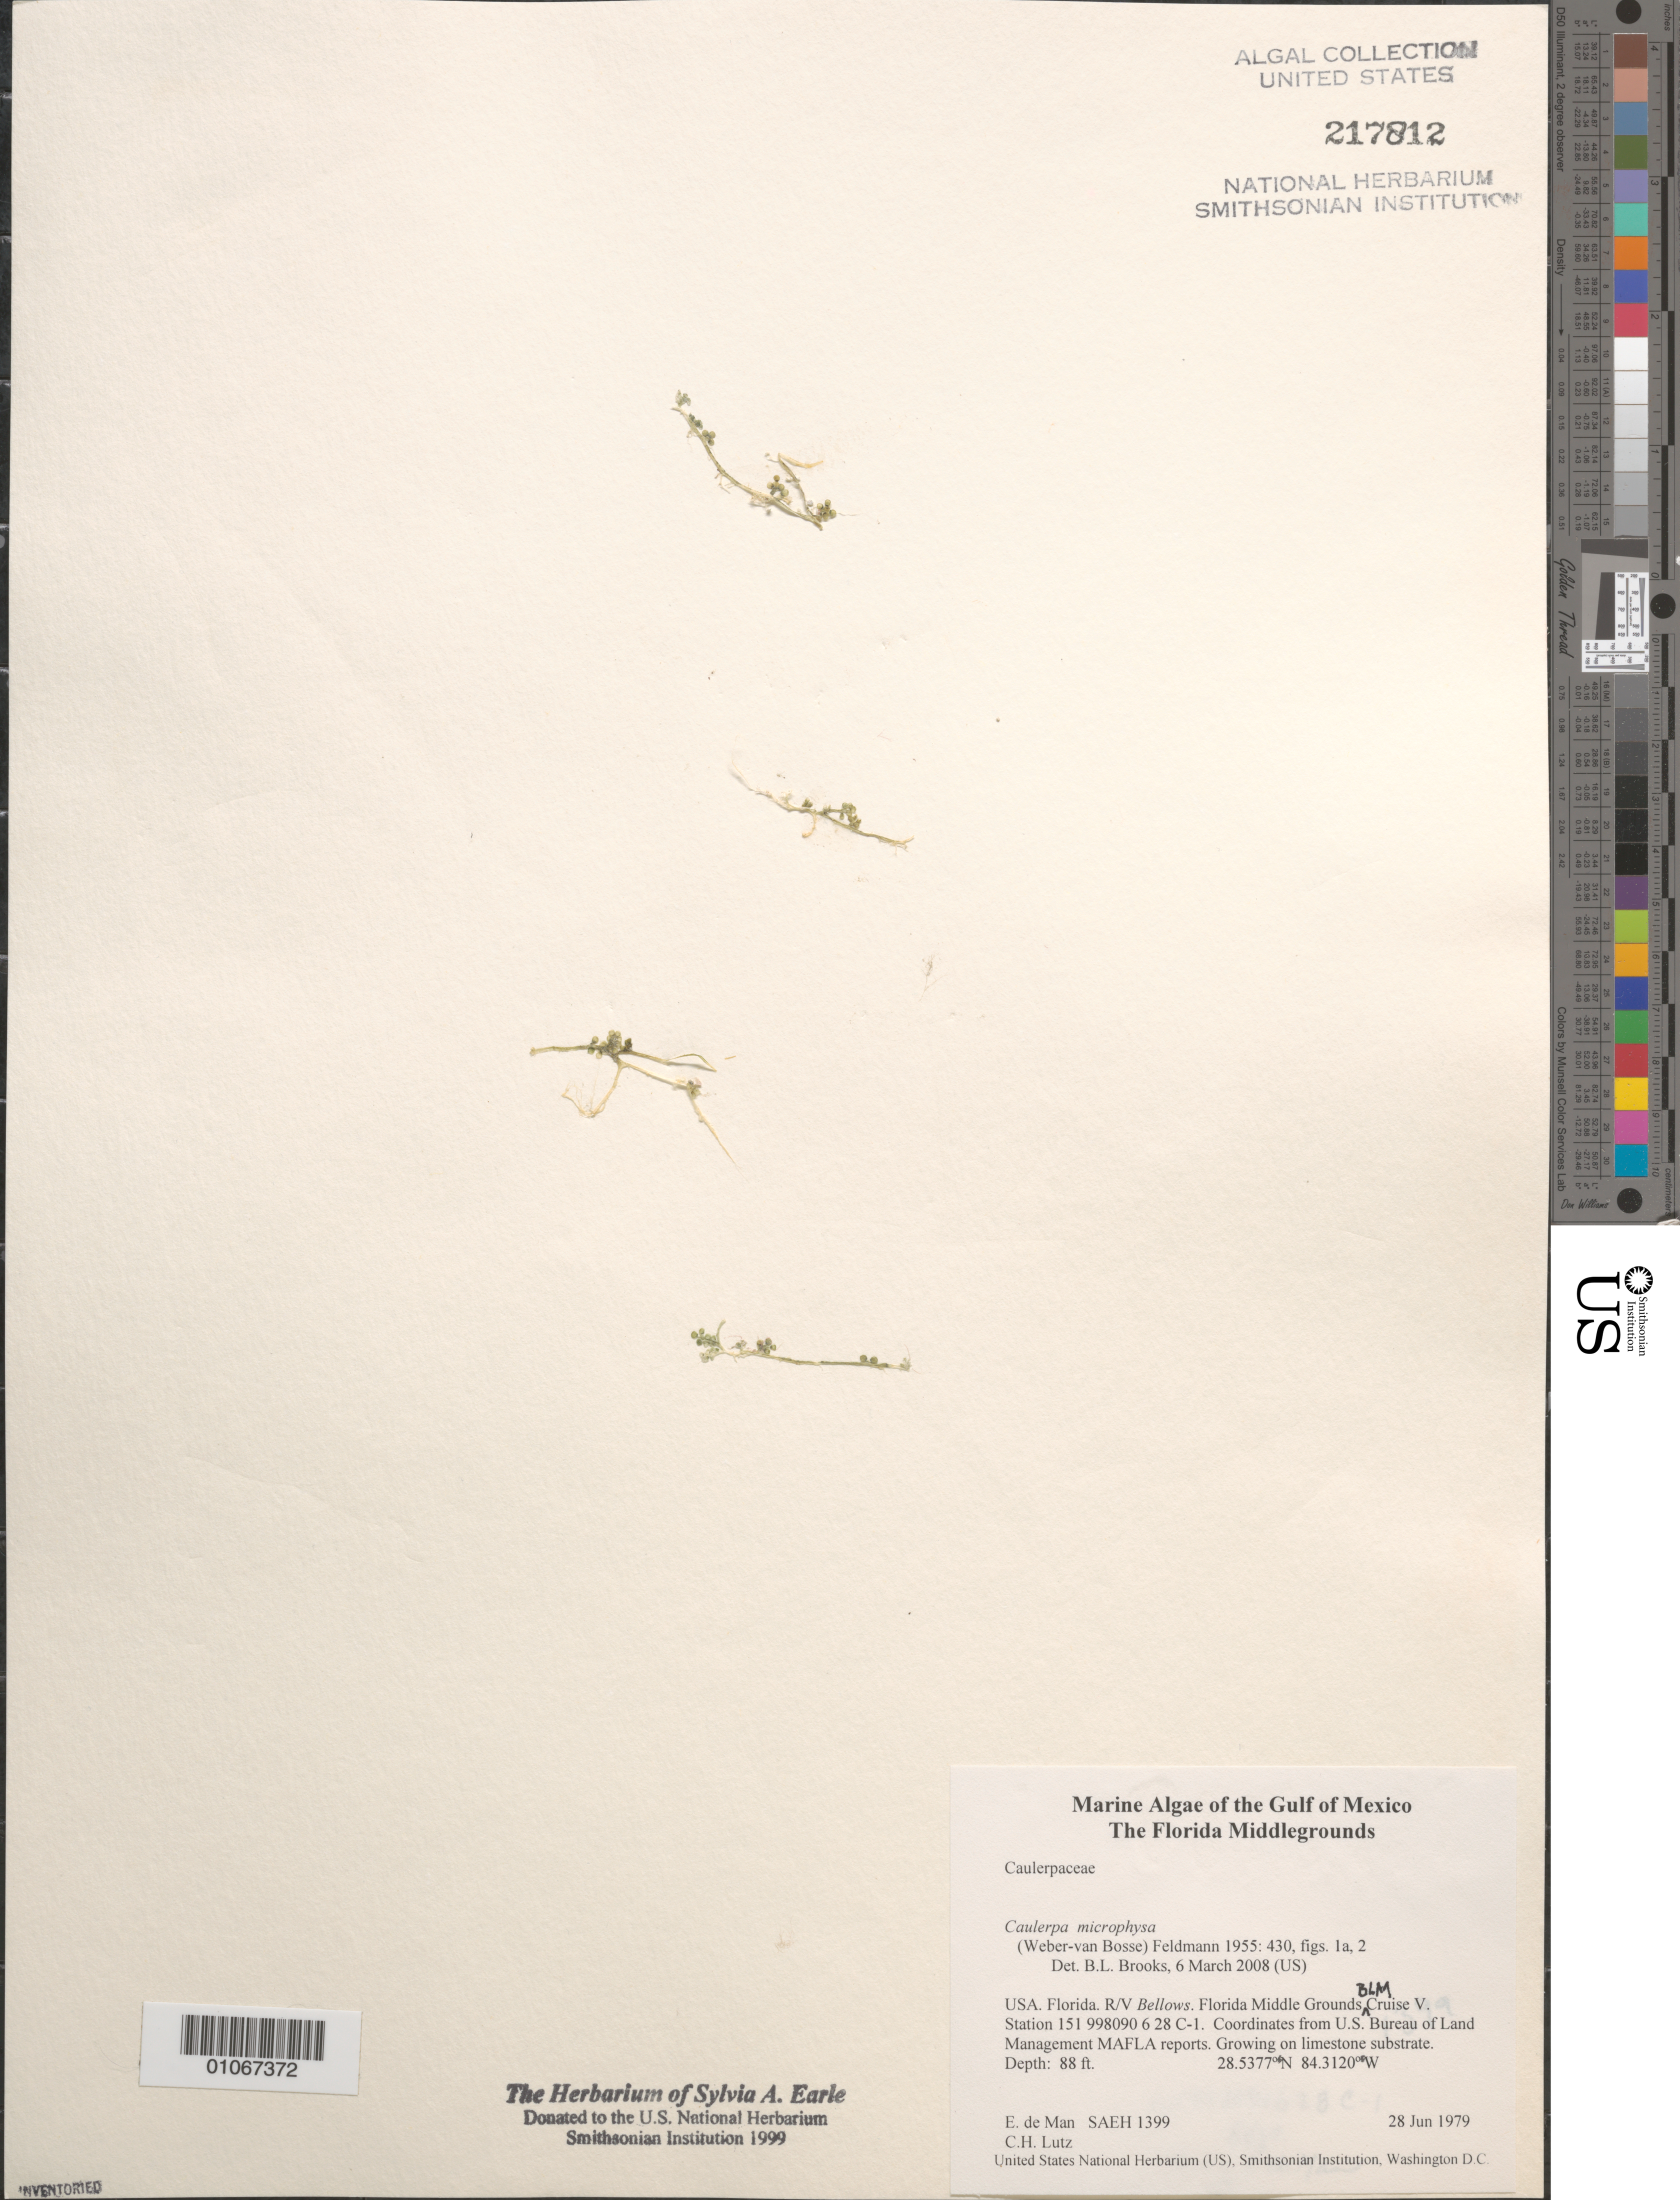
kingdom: Plantae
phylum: Chlorophyta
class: Ulvophyceae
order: Bryopsidales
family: Caulerpaceae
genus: Caulerpa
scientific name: Caulerpa microphysa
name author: (Weber Bosse) Feldmann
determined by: Brooks, B. L., (BOT), Smithsonian Institution - National Museum of Natural History (UNITED STATES)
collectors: E. de Man & C. Lutz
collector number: SAEH 1399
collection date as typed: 28 Jun 1979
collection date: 1979-06-28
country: United States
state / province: Florida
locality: Gulf of Mexico, Florida Middle Grounds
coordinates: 28.5377 N, 84.3120 W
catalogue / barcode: US 217812